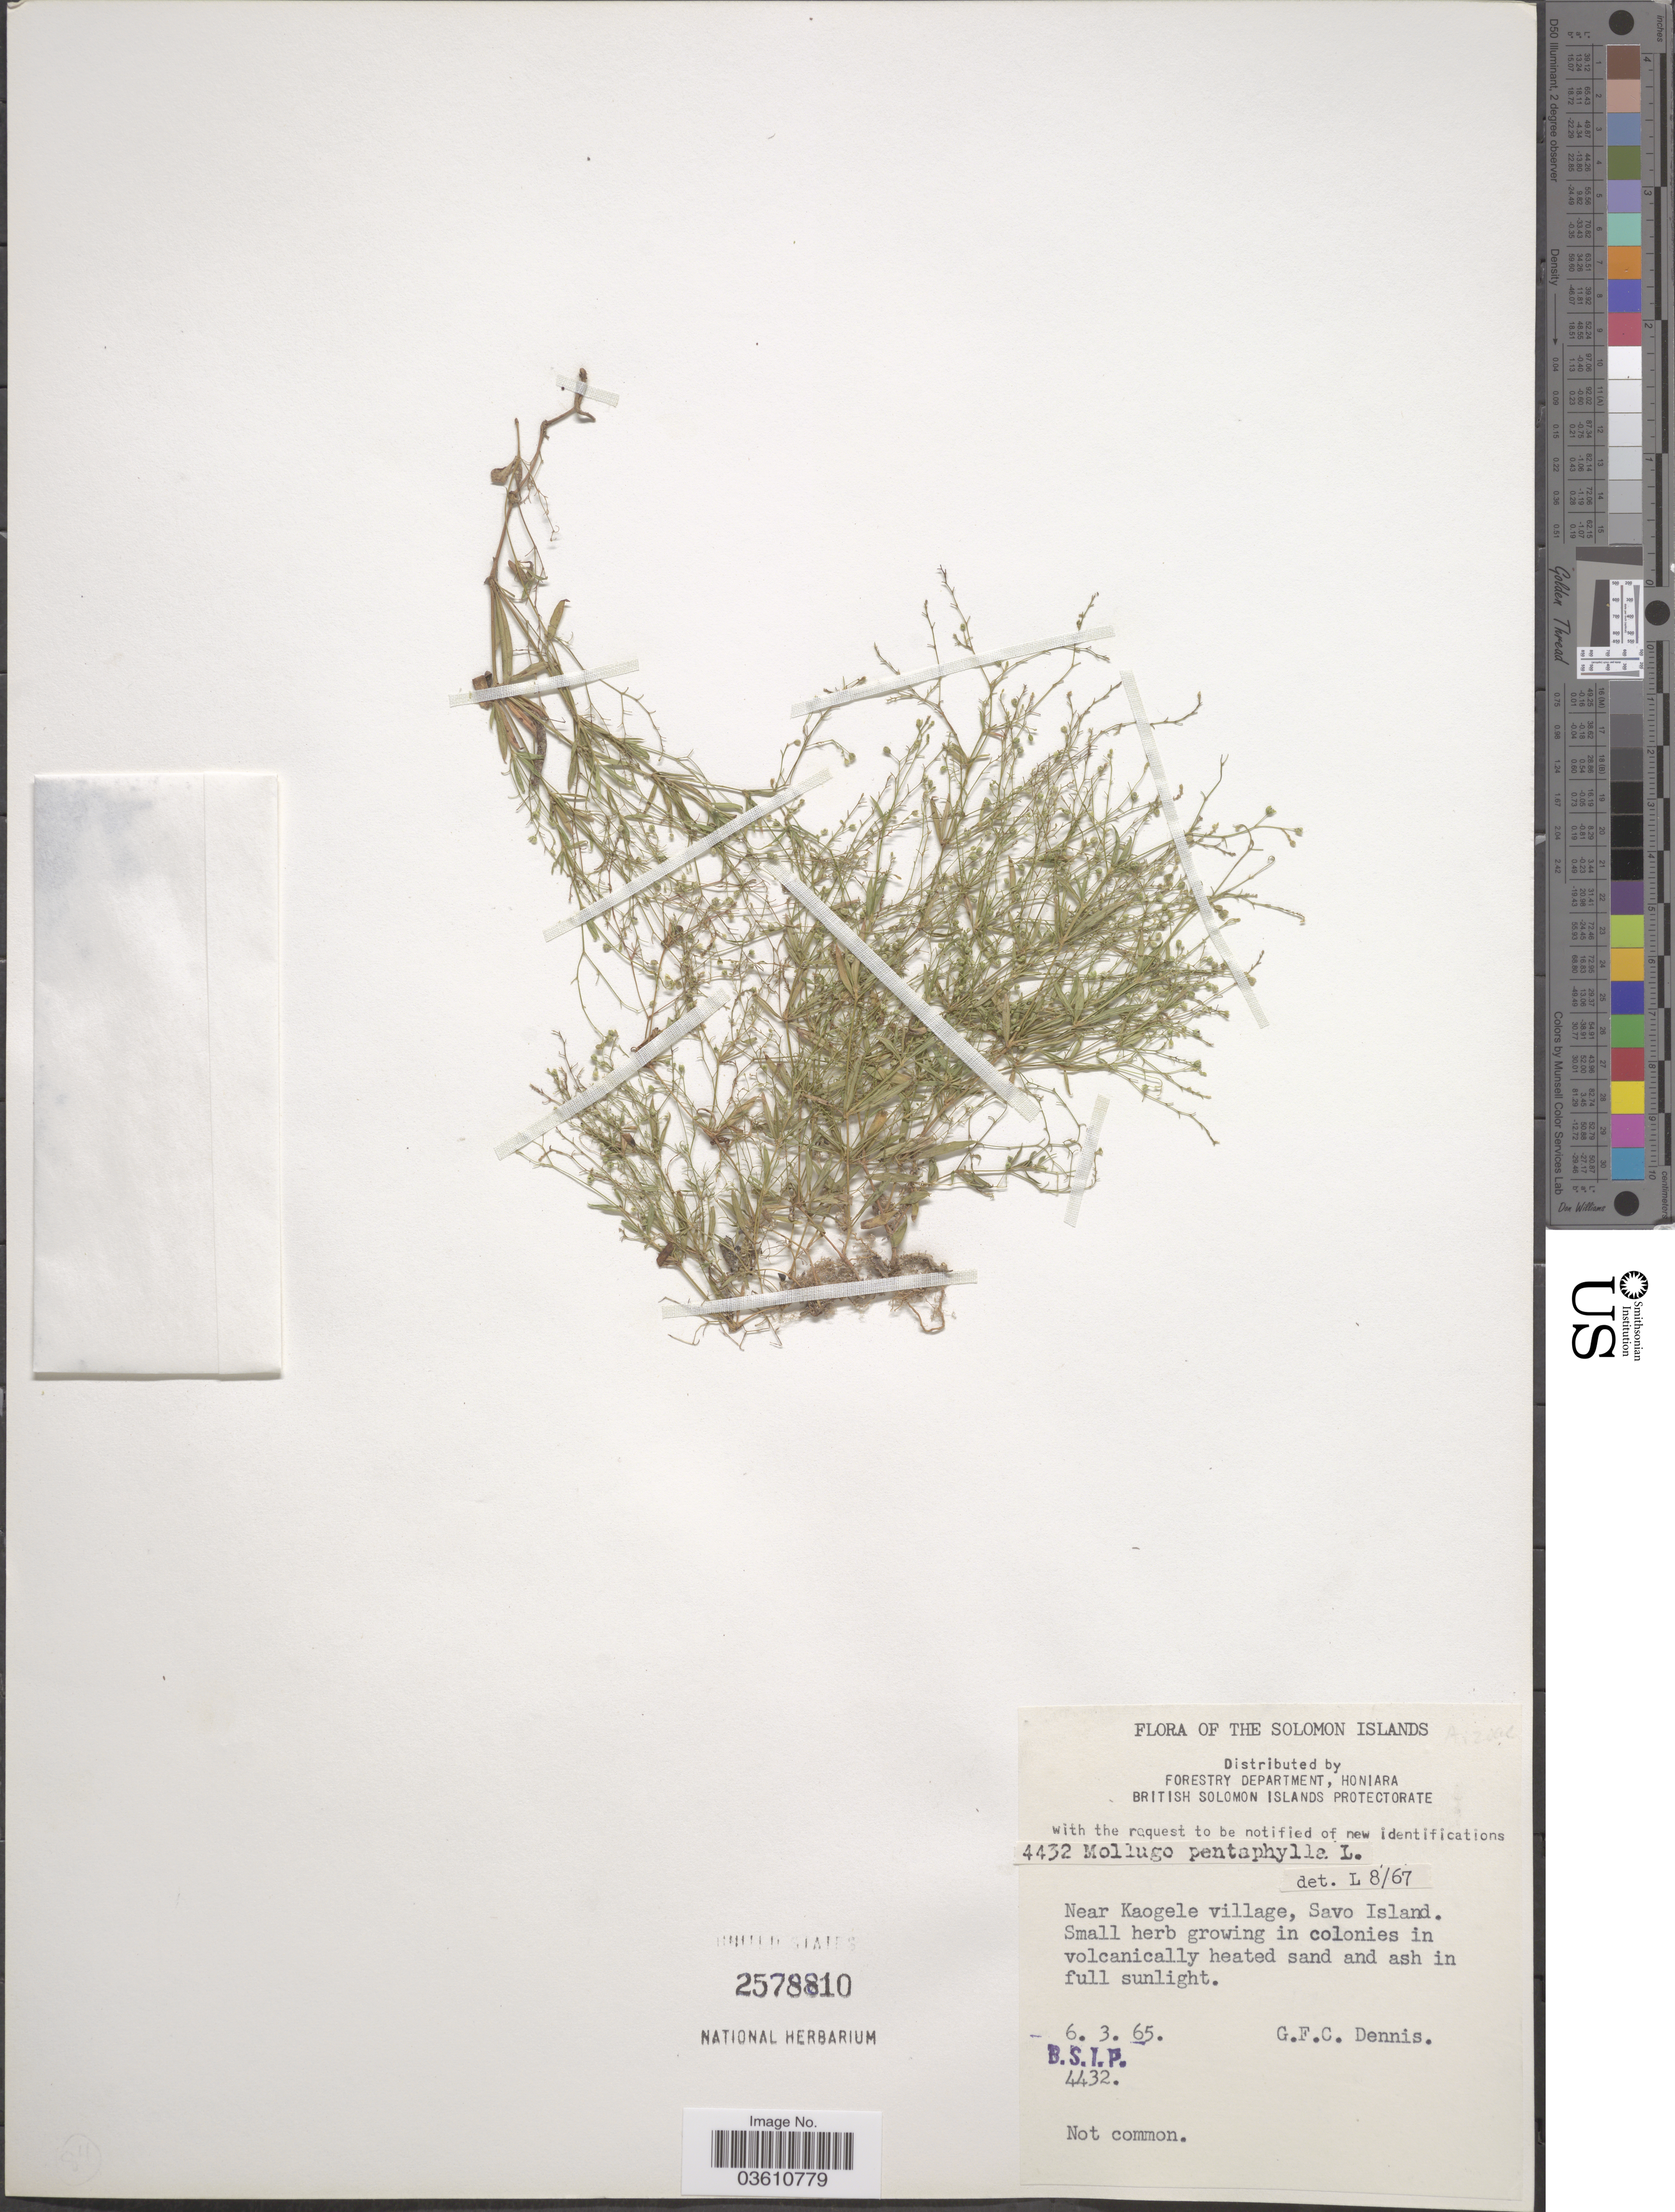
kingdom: Plantae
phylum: Tracheophyta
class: Magnoliopsida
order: Caryophyllales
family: Molluginaceae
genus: Trigastrotheca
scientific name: Trigastrotheca pentaphylla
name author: (L.) Thulin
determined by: Strong, Mark T., (BOT), Smithsonian Institution - National Museum of Natural History (UNITED STATES)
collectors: G. Dennis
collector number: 4432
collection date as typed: Transcribed d/m/y: 6/3/65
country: Solomon Islands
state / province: Solomon Islands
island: Savo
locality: Near Kaogele village, Savo Island.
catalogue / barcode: US 2578810